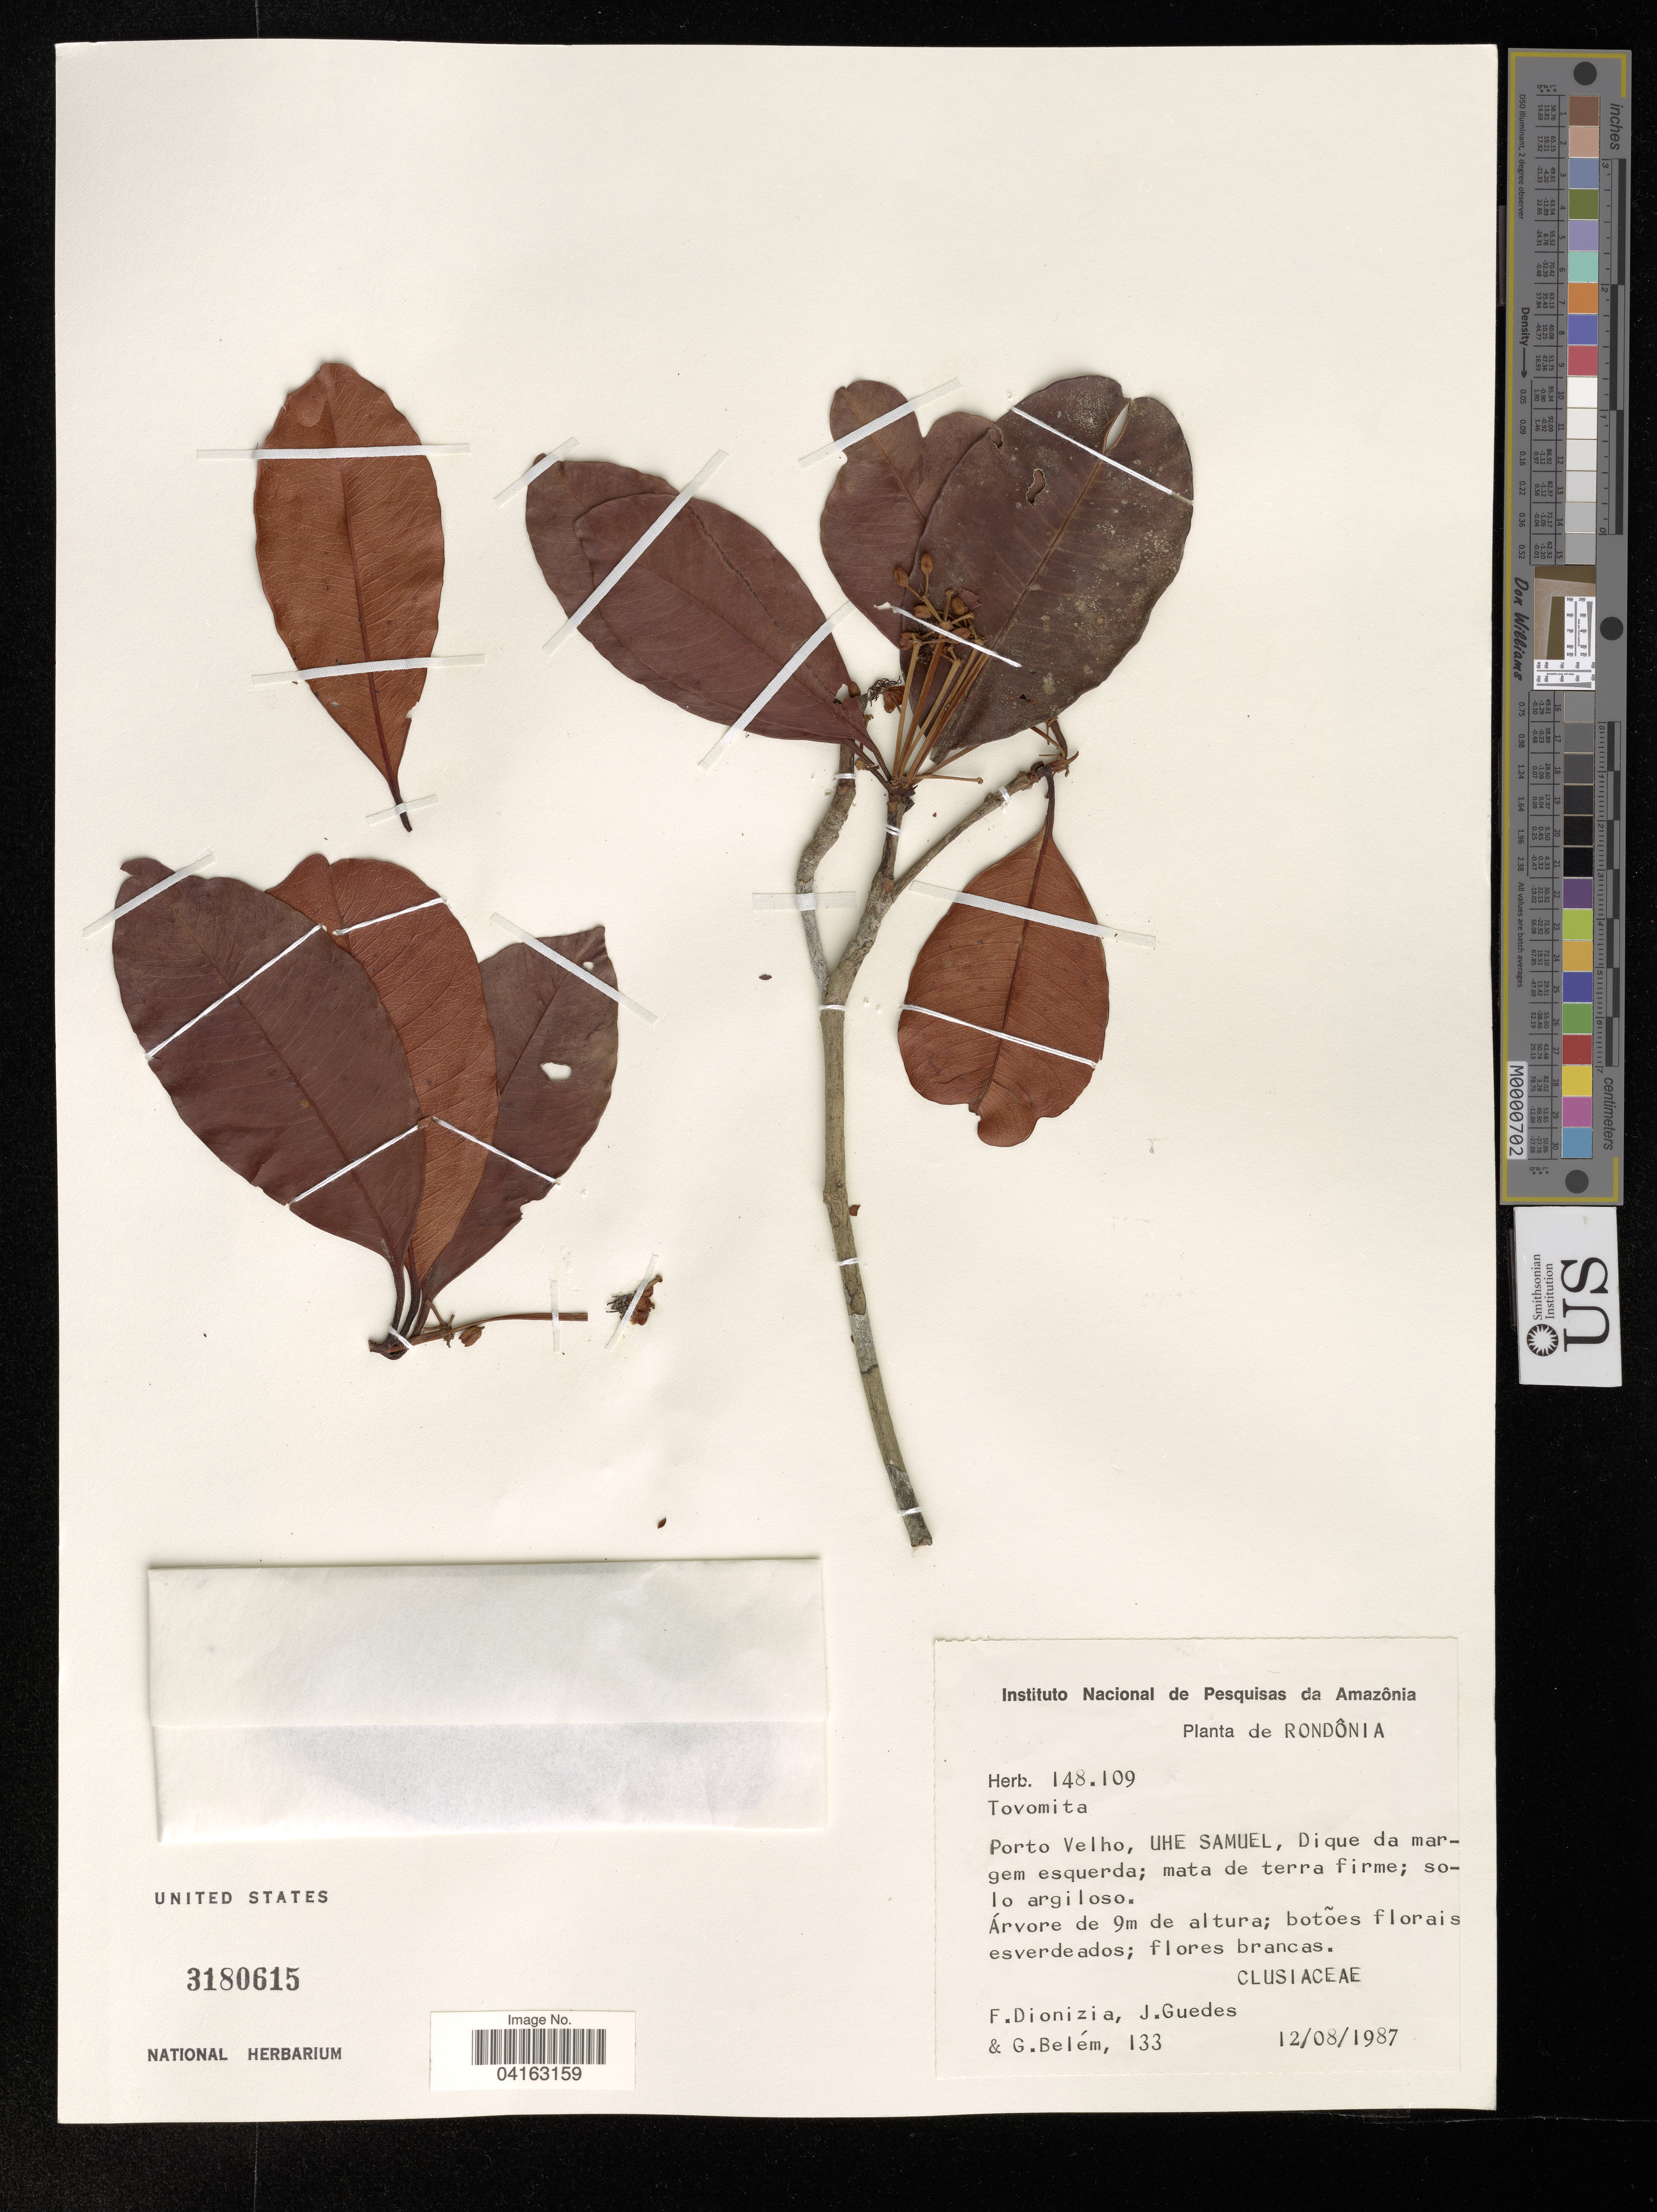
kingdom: Plantae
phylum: Tracheophyta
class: Magnoliopsida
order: Malpighiales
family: Clusiaceae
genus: Tovomita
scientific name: Tovomita sp.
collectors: F. Dionizia, J. Guedes & G. Belém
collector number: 133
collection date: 1987-08-12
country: Brazil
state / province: Rondônia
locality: Porto Velho, UHE SAMUEL, Dique da margem esquerda.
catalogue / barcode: US 3180615